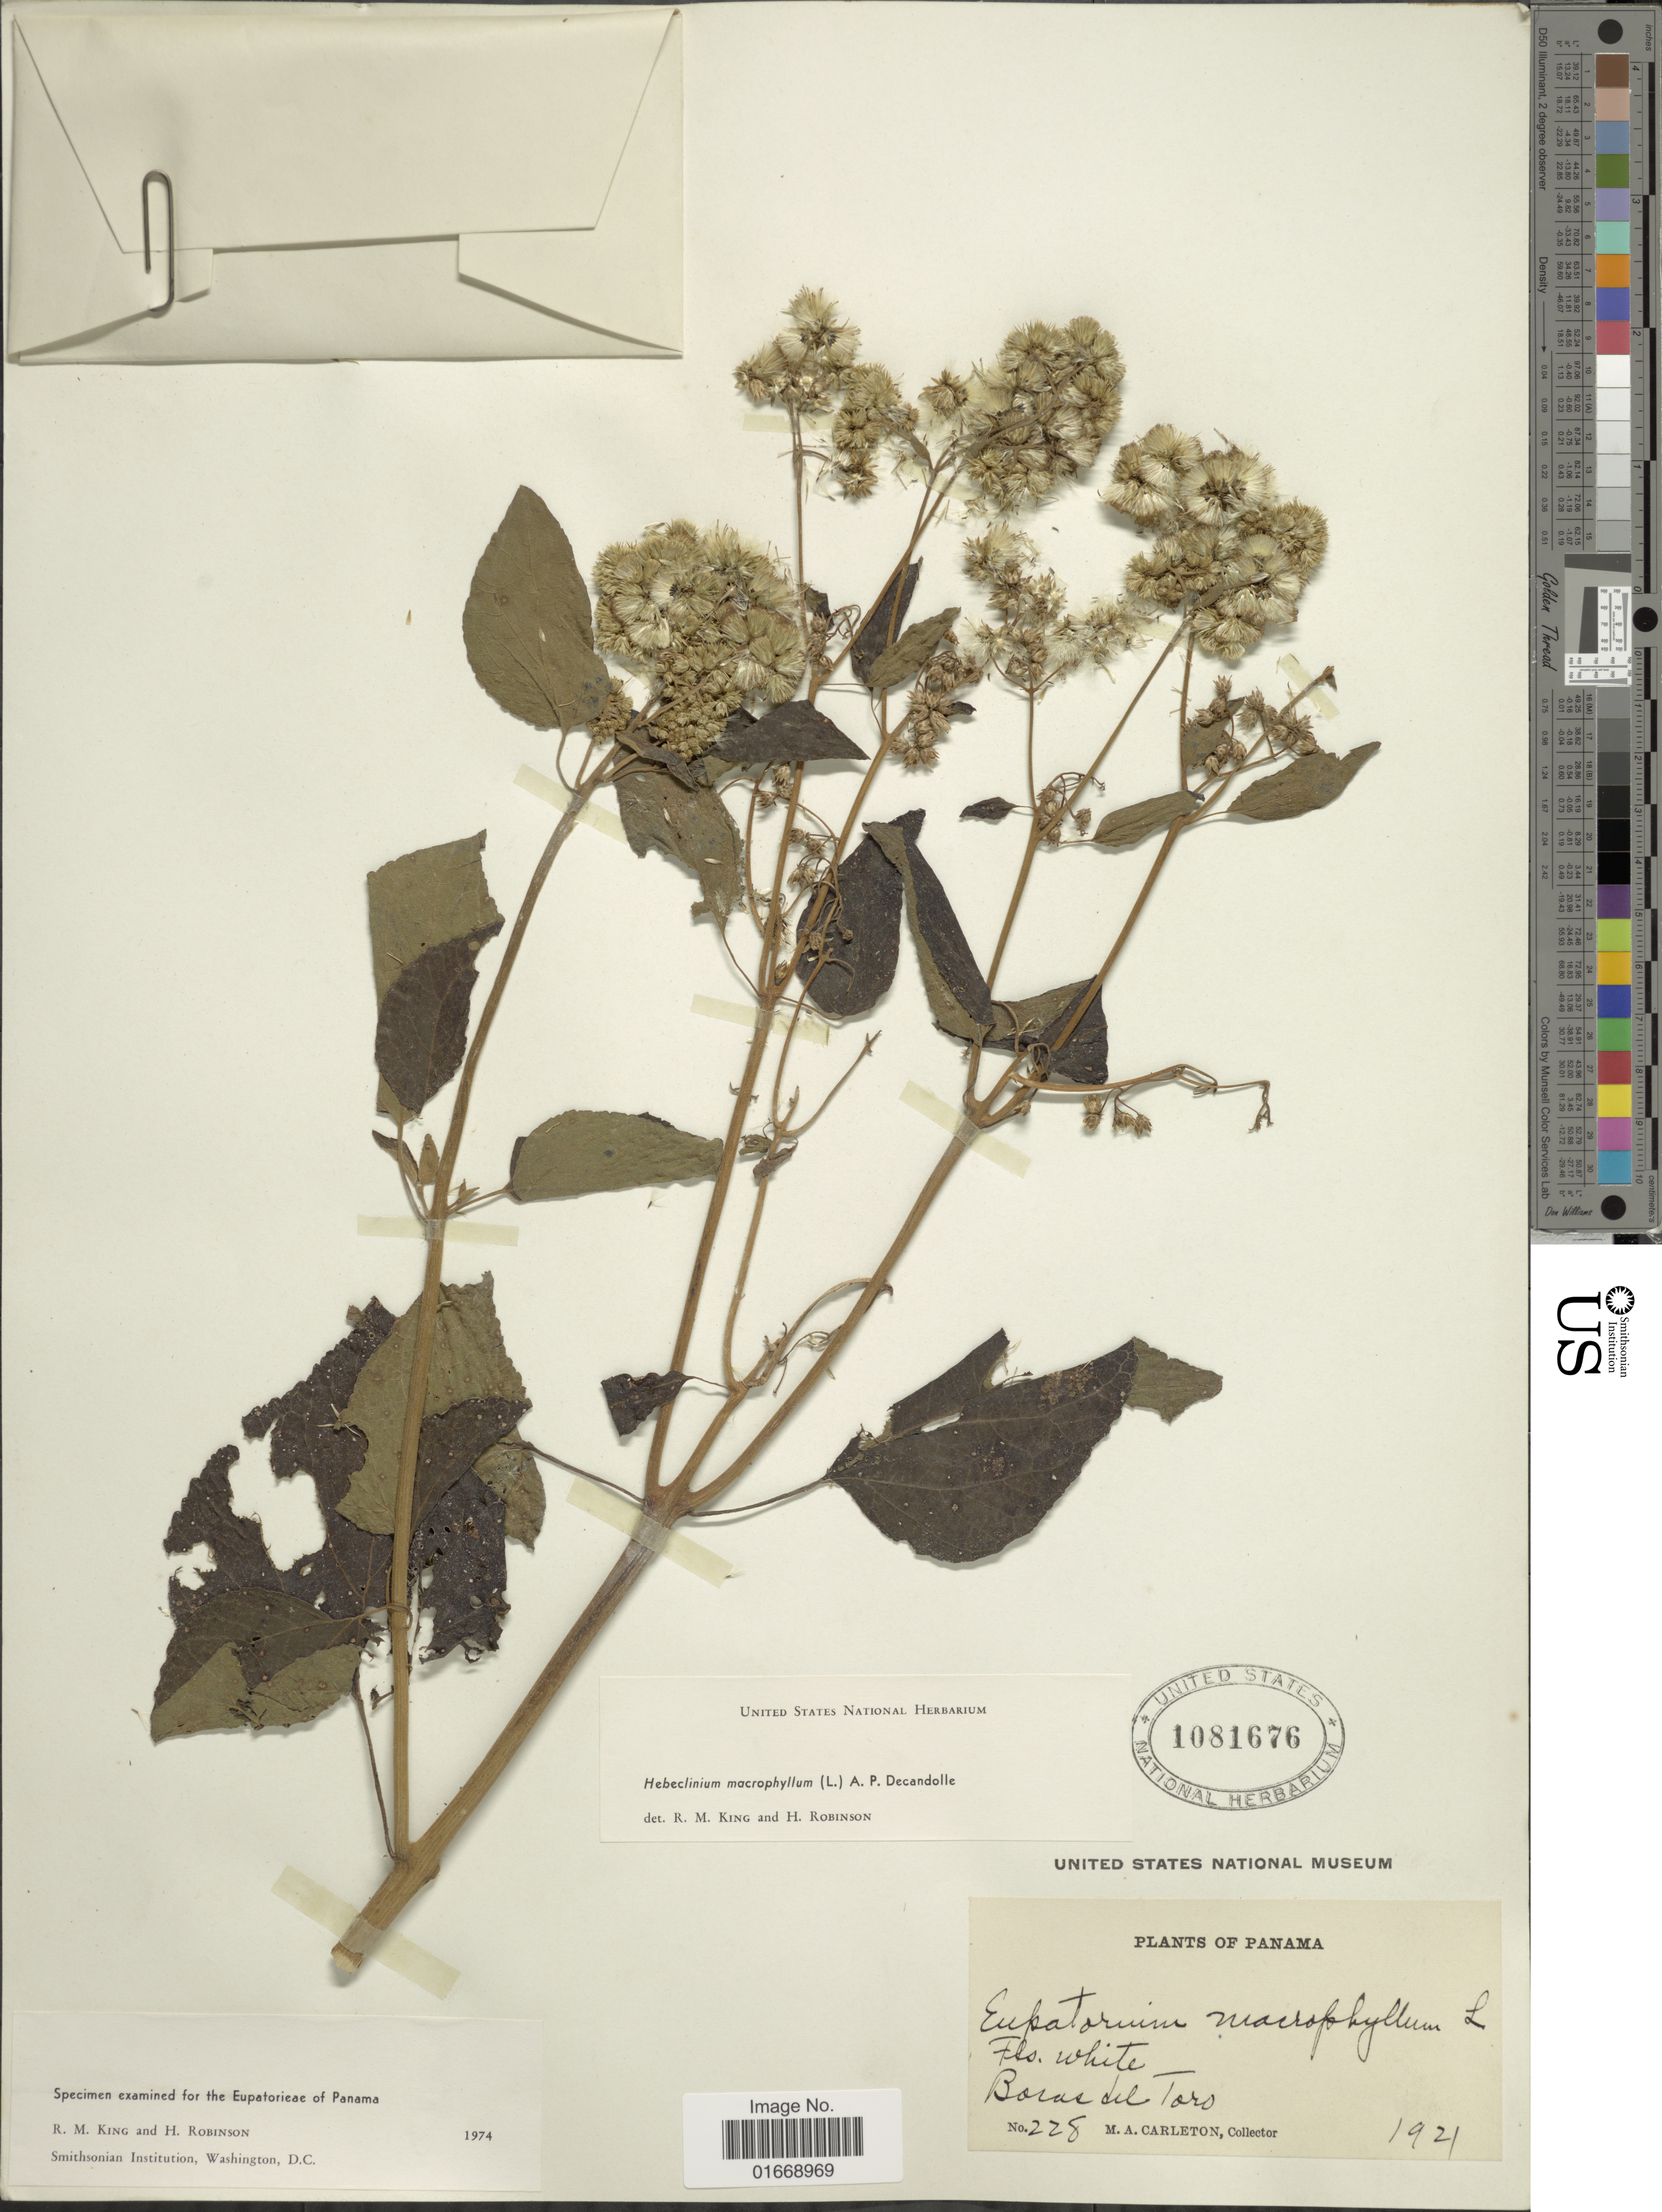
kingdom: Plantae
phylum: Tracheophyta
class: Magnoliopsida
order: Asterales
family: Asteraceae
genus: Hebeclinium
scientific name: Hebeclinium macrophyllum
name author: (L.) DC.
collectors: M. A. Carleton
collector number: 228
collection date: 1921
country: Panama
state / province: Bocas del Toro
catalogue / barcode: US 1081676